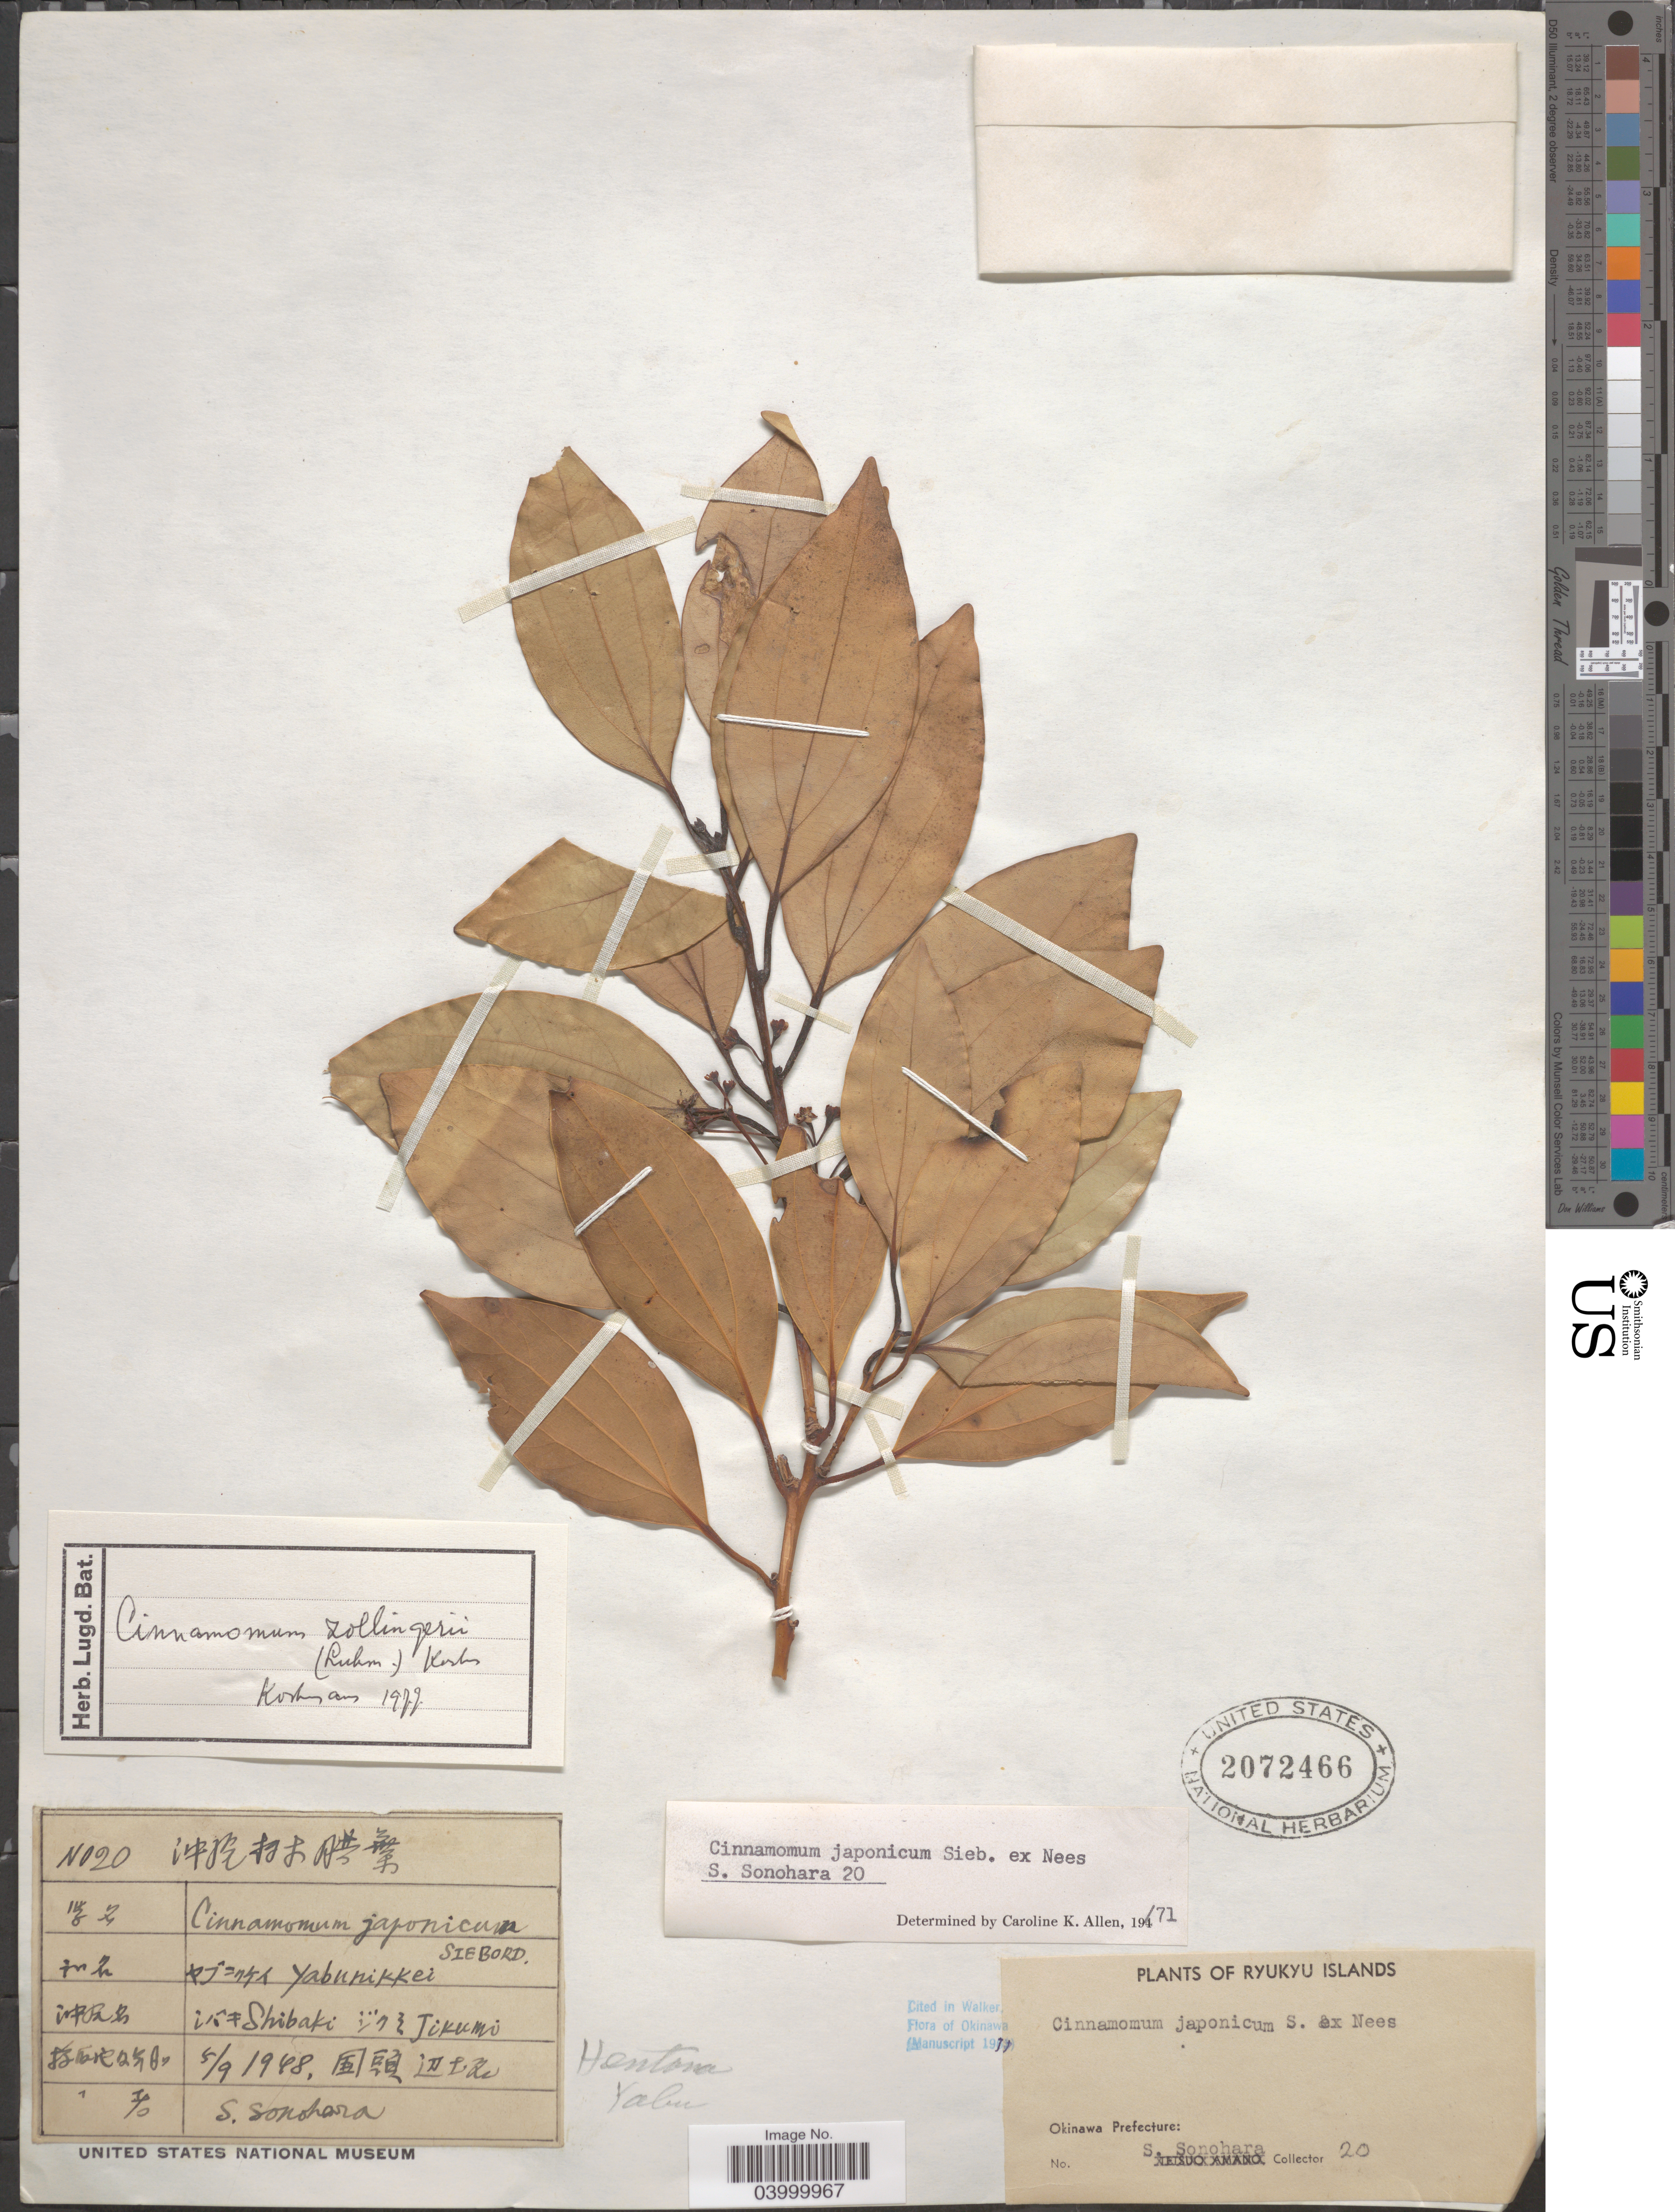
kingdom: Plantae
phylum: Tracheophyta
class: Magnoliopsida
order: Laurales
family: Lauraceae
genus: Cinnamomum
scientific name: Cinnamomum zollingeri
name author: Lukman.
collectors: S. Sonohara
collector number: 20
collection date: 1948-09-05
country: Japan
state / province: Okinawa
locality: Ryukyu Islands. Okinawa Prefecture: X. Shibaki. X. Jikumo.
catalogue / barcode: US 2072466